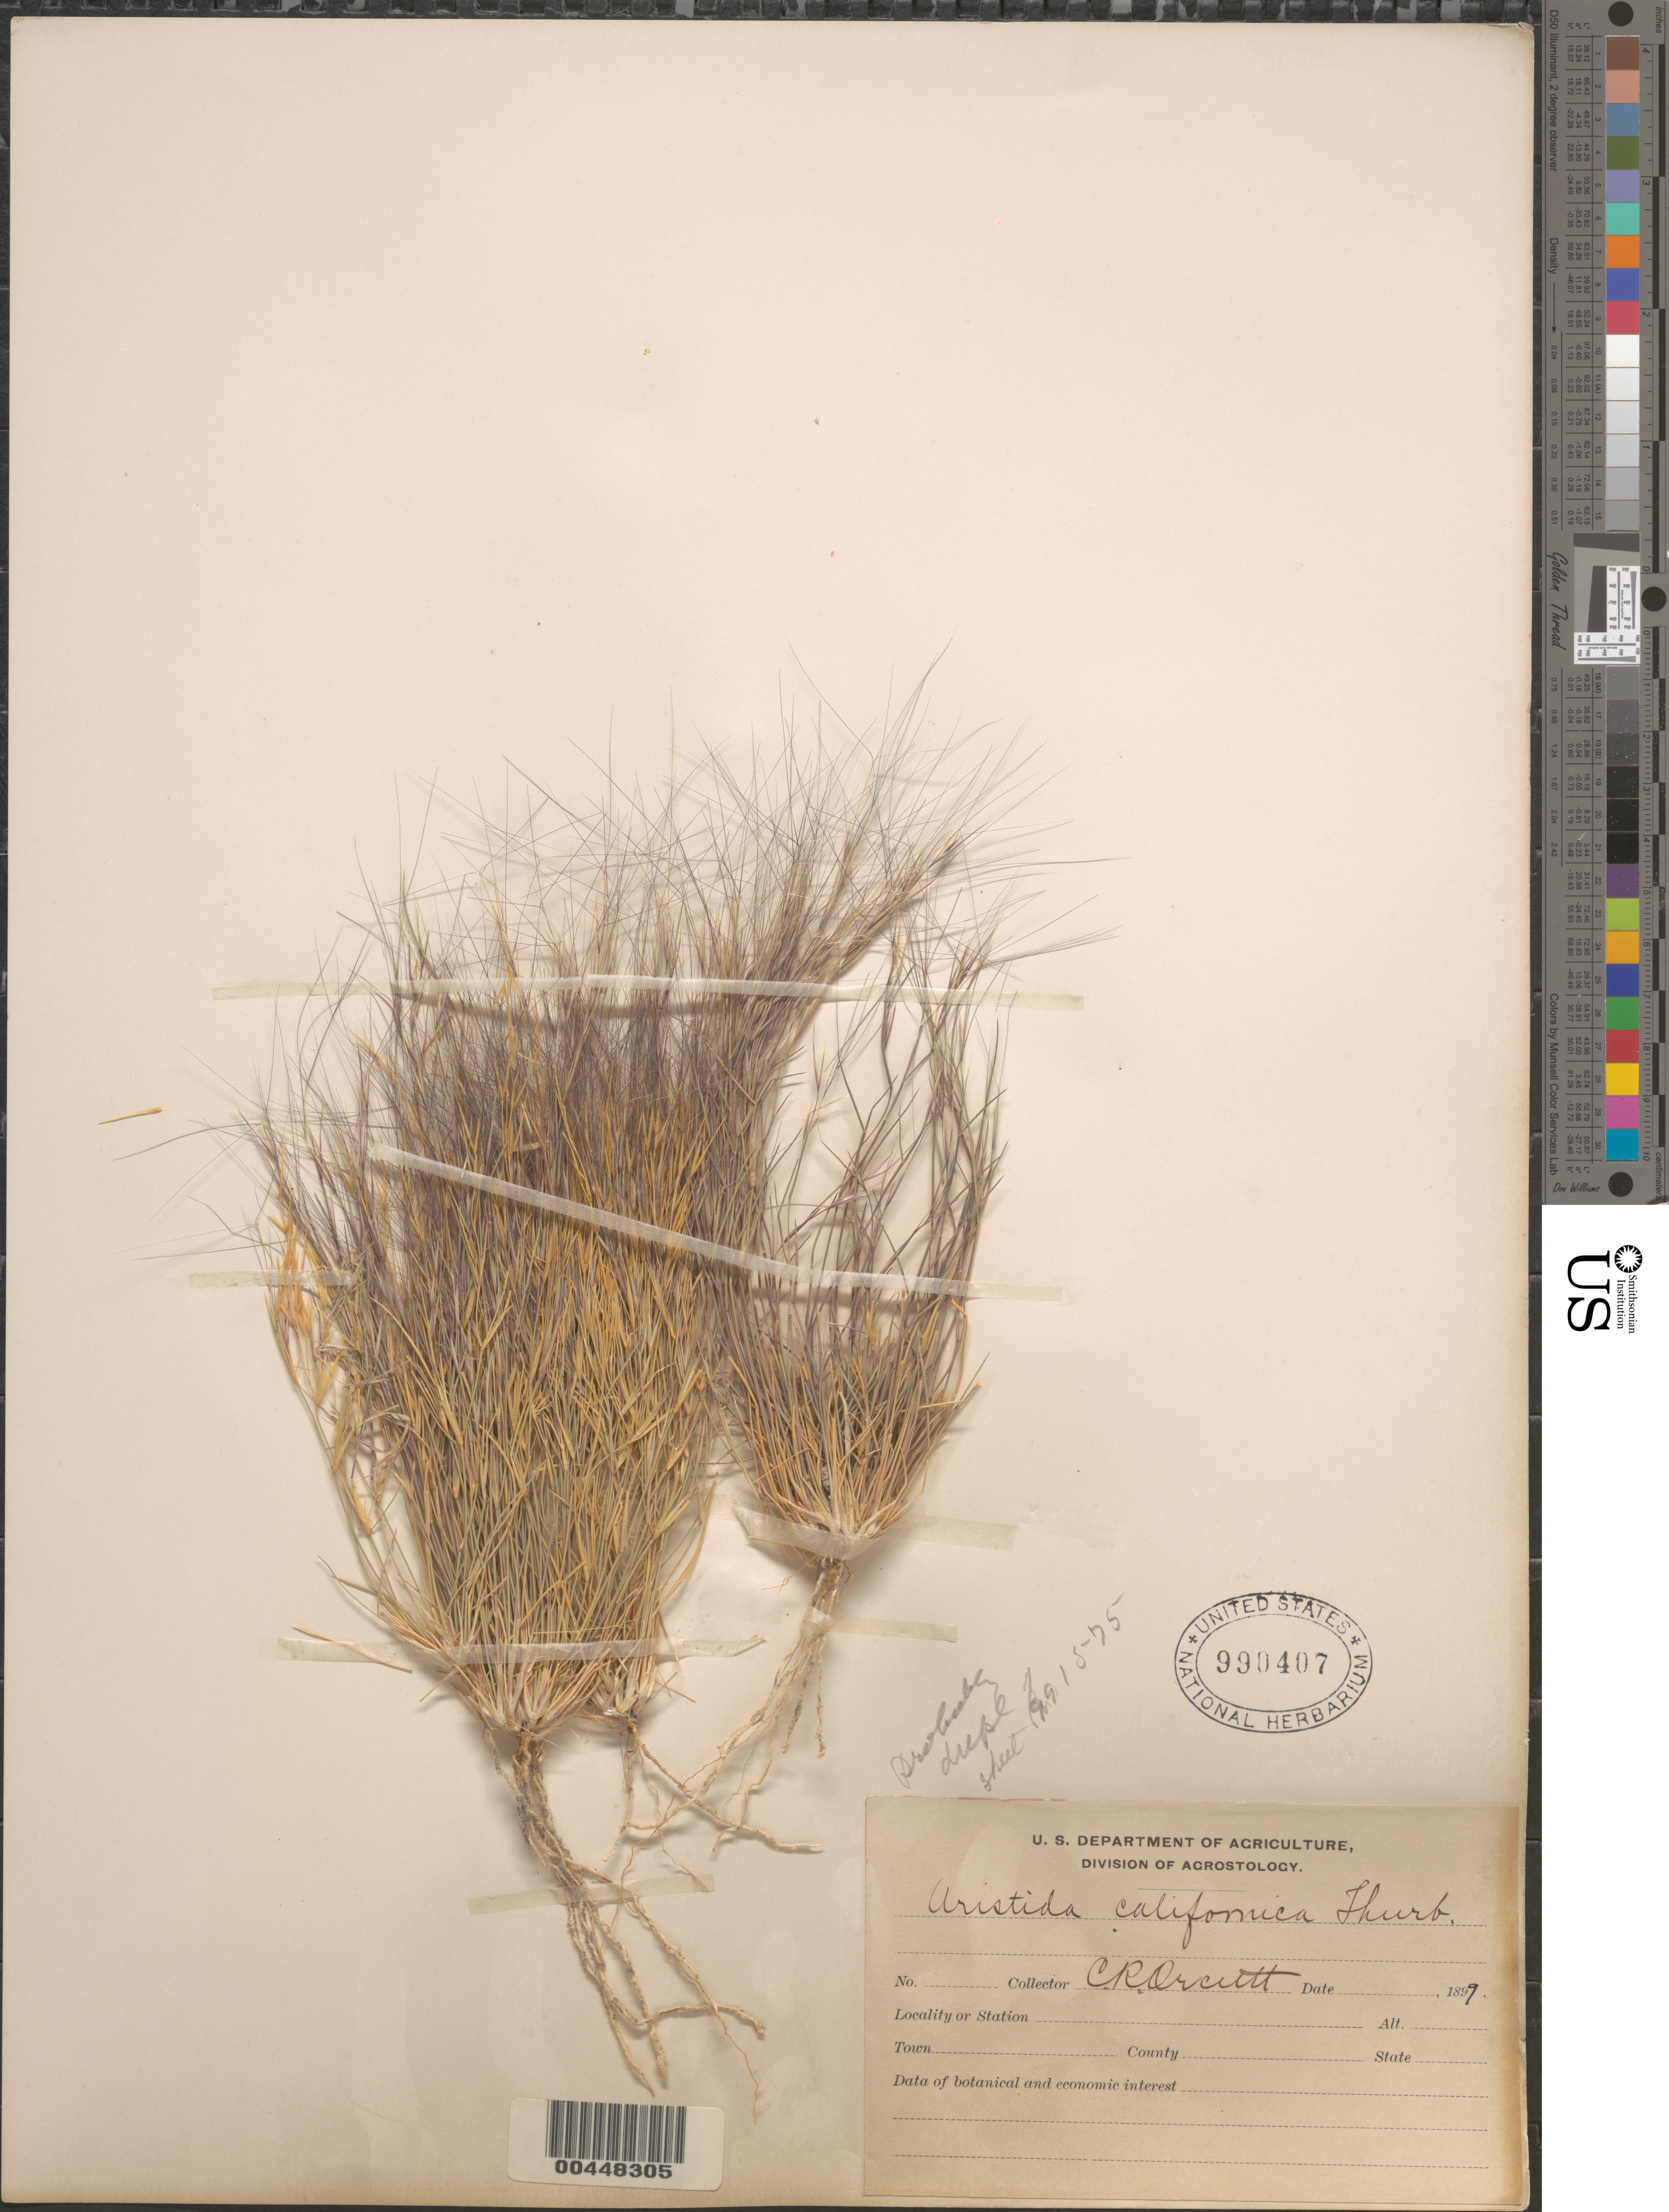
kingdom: Plantae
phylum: Tracheophyta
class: Liliopsida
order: Poales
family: Poaceae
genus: Aristida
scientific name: Aristida californica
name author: Thurb. in S. Watson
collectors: C. R. Orcutt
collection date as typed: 1899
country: Mexico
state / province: Durango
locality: San Ramon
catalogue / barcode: US 990407